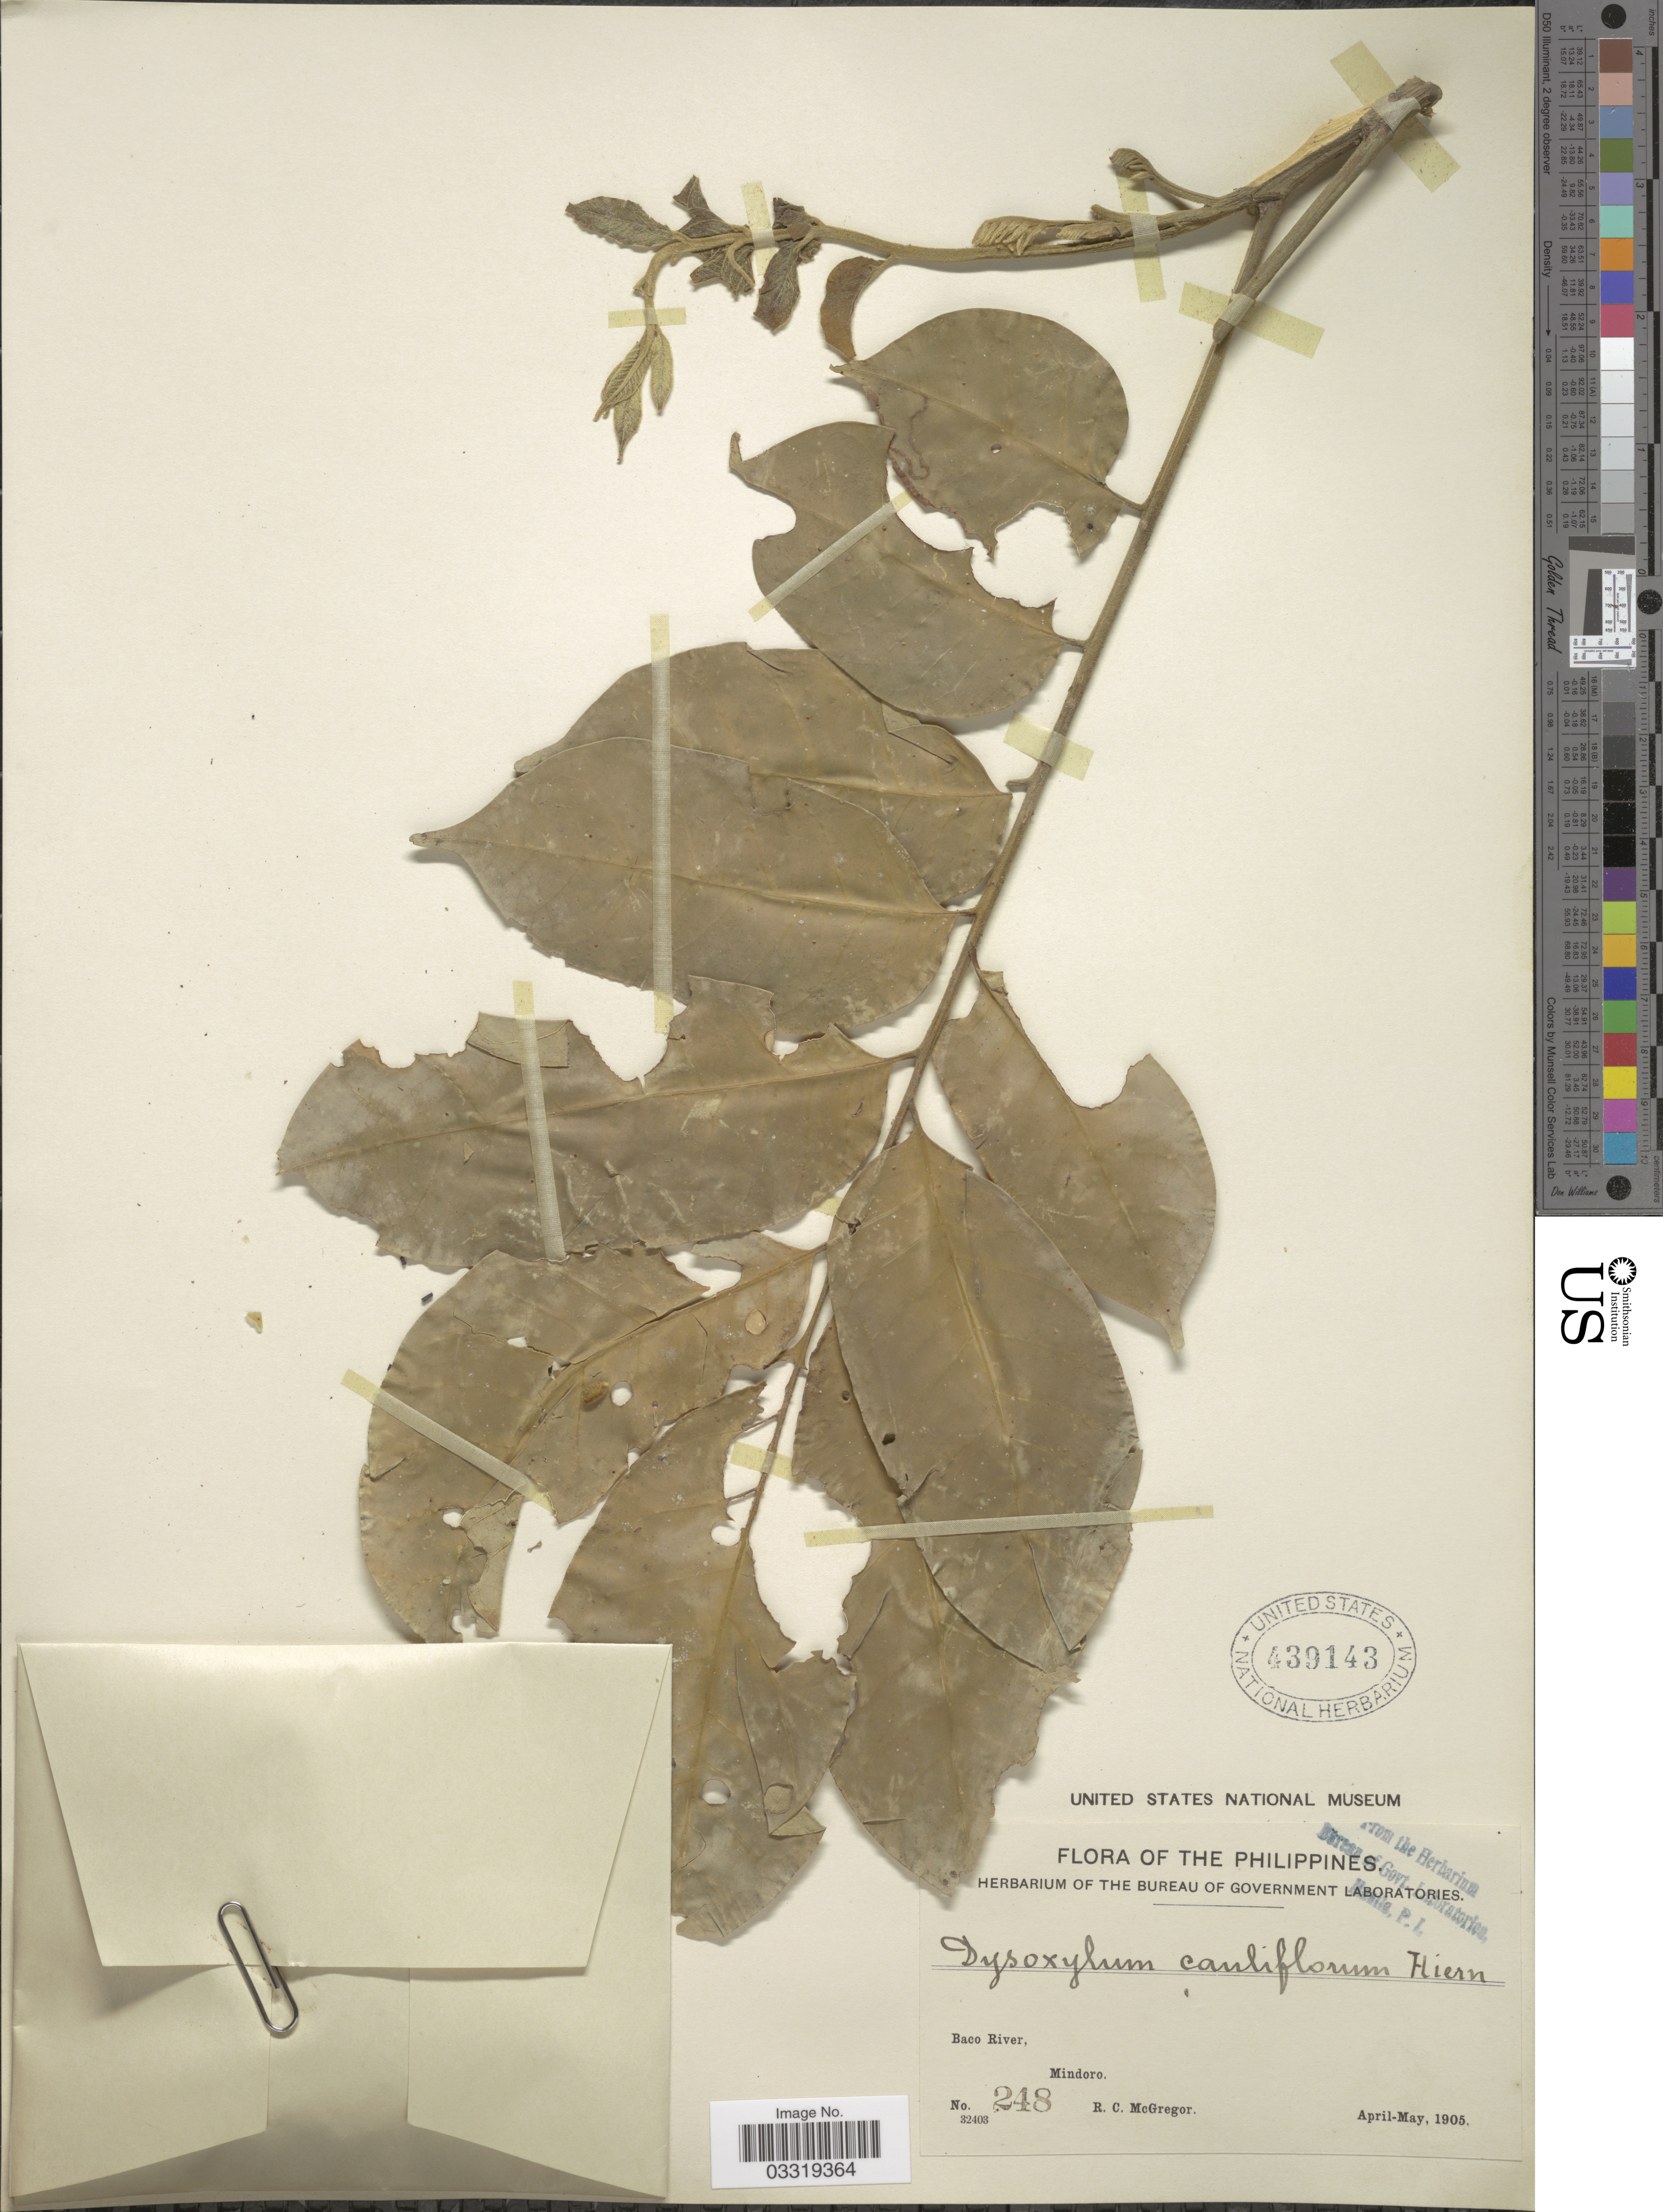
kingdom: Plantae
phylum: Tracheophyta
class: Magnoliopsida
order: Sapindales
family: Meliaceae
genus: Epicharis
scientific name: Epicharis cumingiana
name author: (C. DC.) Harms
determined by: Strong, Mark T., (BOT), Smithsonian Institution - National Museum of Natural History (UNITED STATES)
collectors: R. C. McGregor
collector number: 248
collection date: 1905-04/1905-05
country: Philippines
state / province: Mimaropa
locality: Baco River, Mindoro.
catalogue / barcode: US 439143